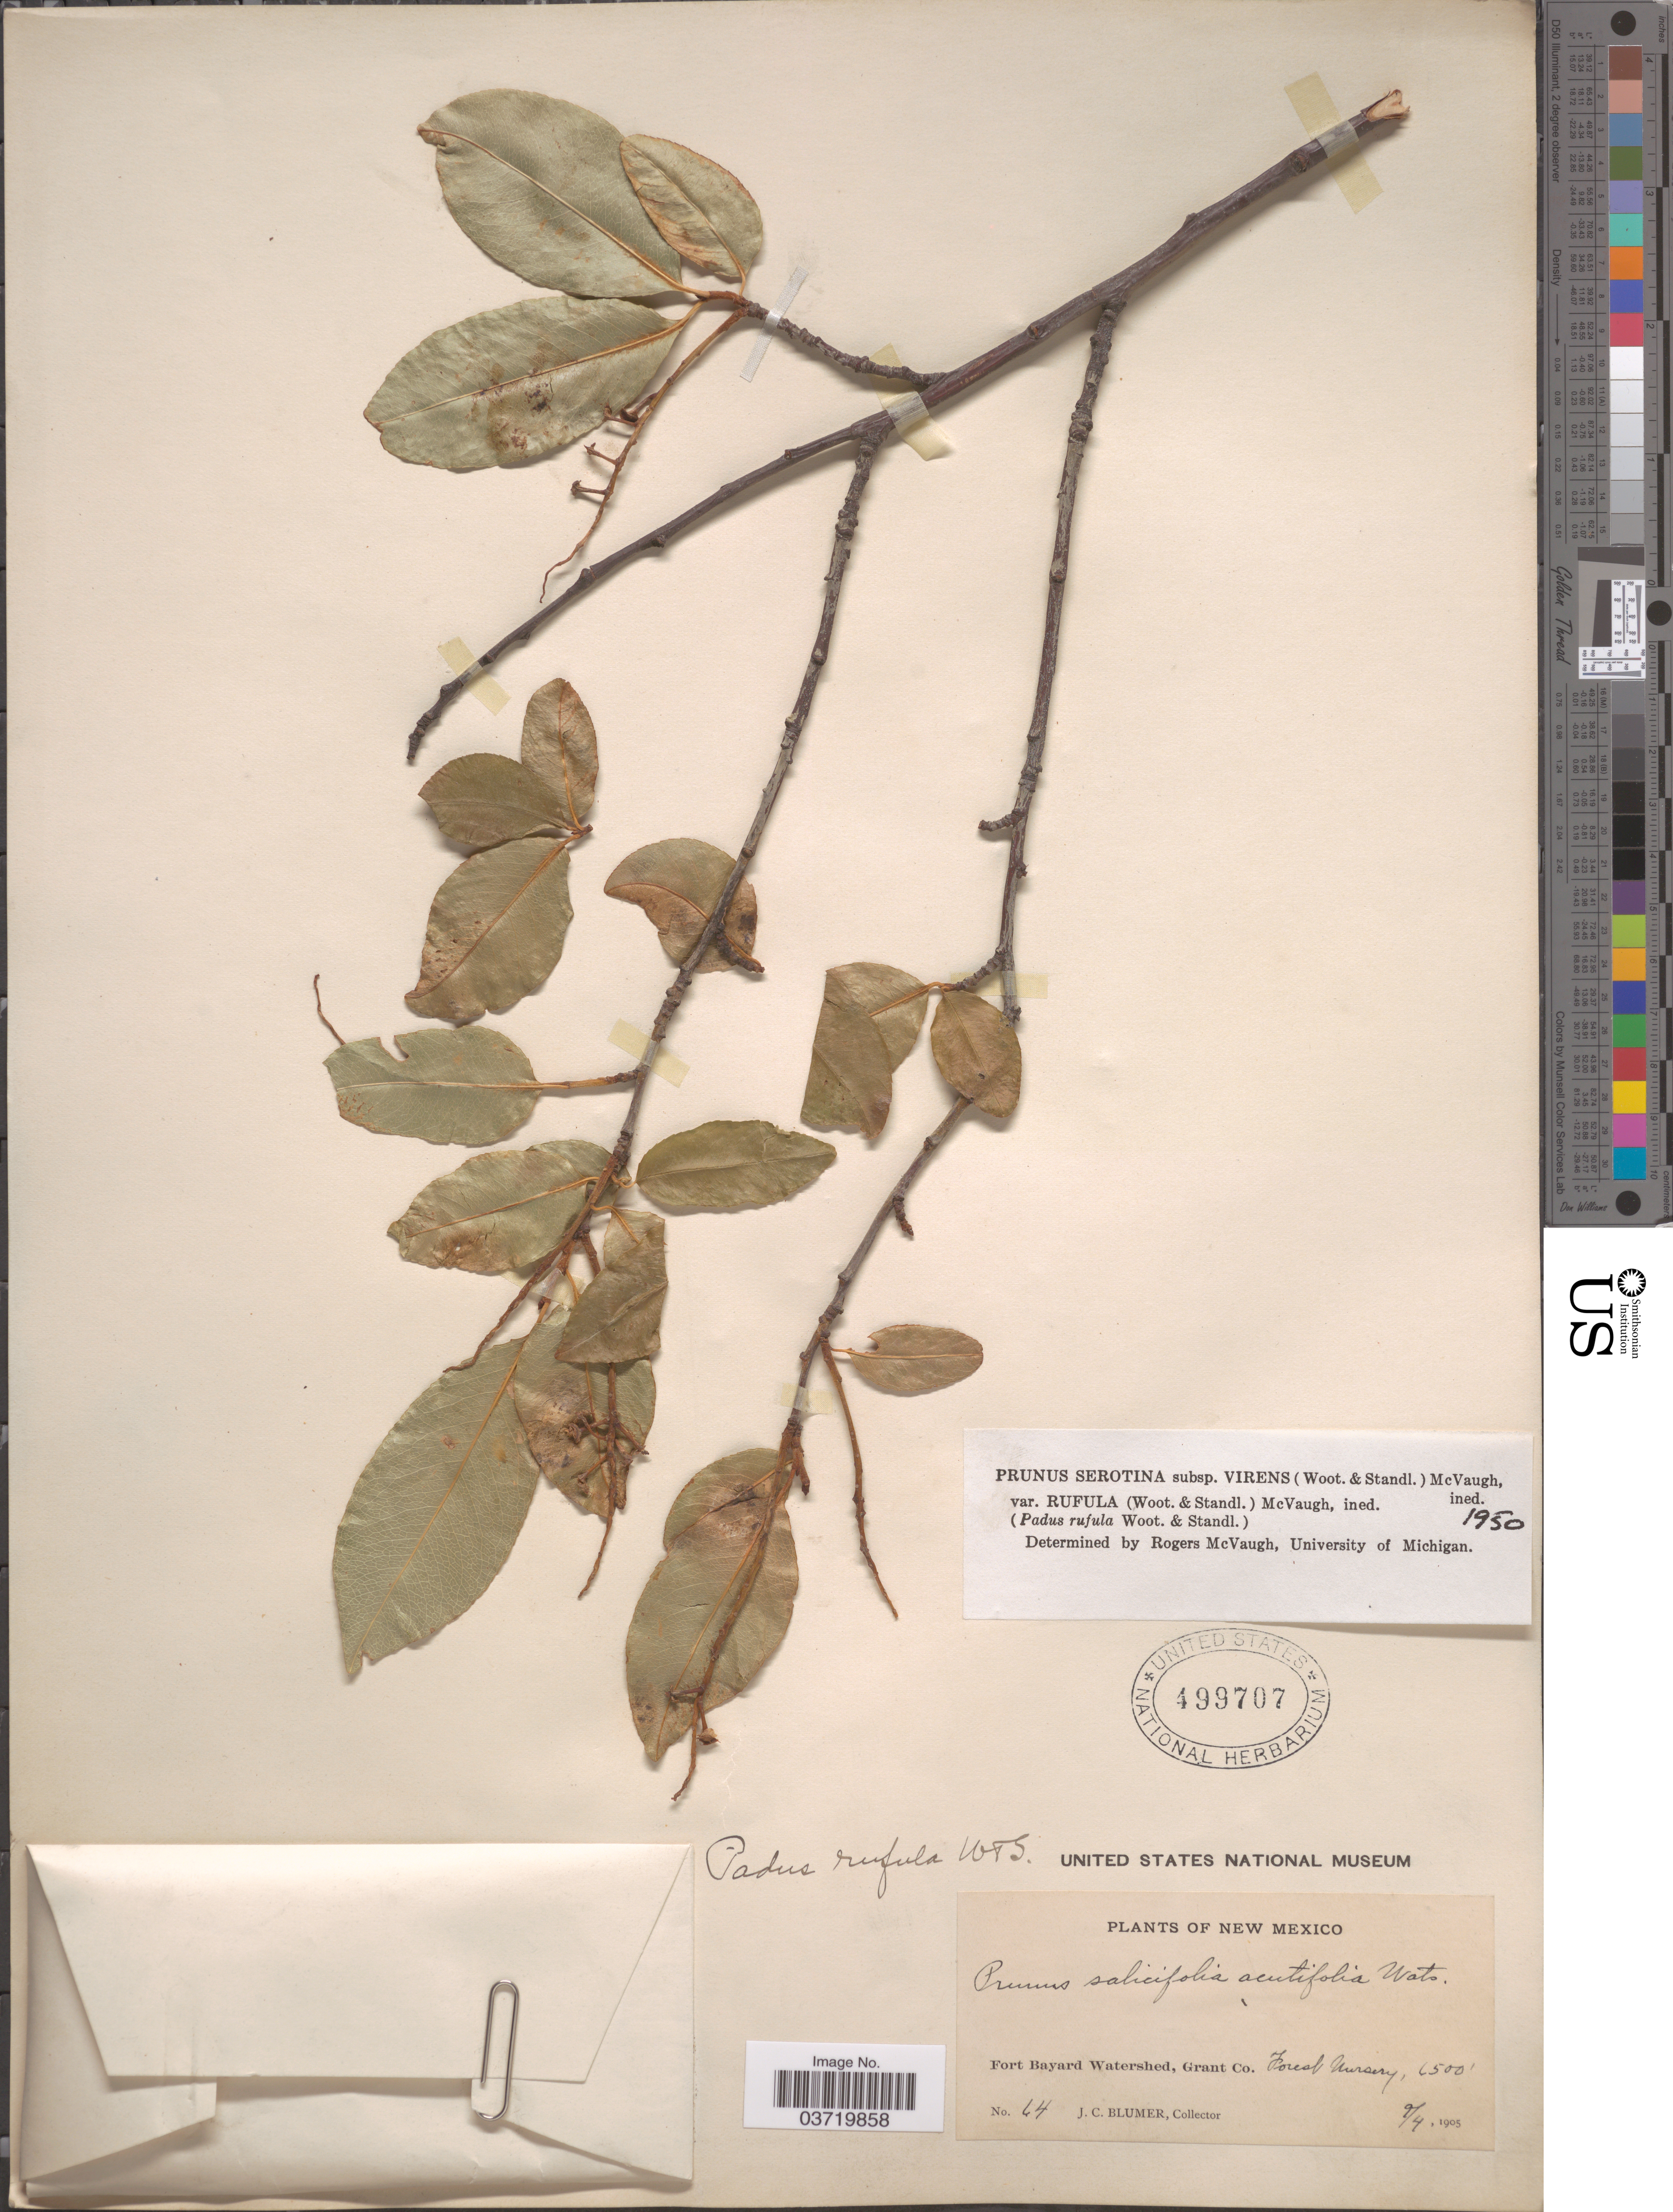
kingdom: Plantae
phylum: Tracheophyta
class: Magnoliopsida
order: Rosales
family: Rosaceae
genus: Prunus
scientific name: Prunus serotina var. rufula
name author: (Wooton & Standl.) McVaugh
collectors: J. C. Blumer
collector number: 64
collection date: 1905-09-04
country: United States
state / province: New Mexico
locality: Fort Bayard Watershed, Grant Co. Forest Nursery.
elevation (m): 1981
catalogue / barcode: US 499707